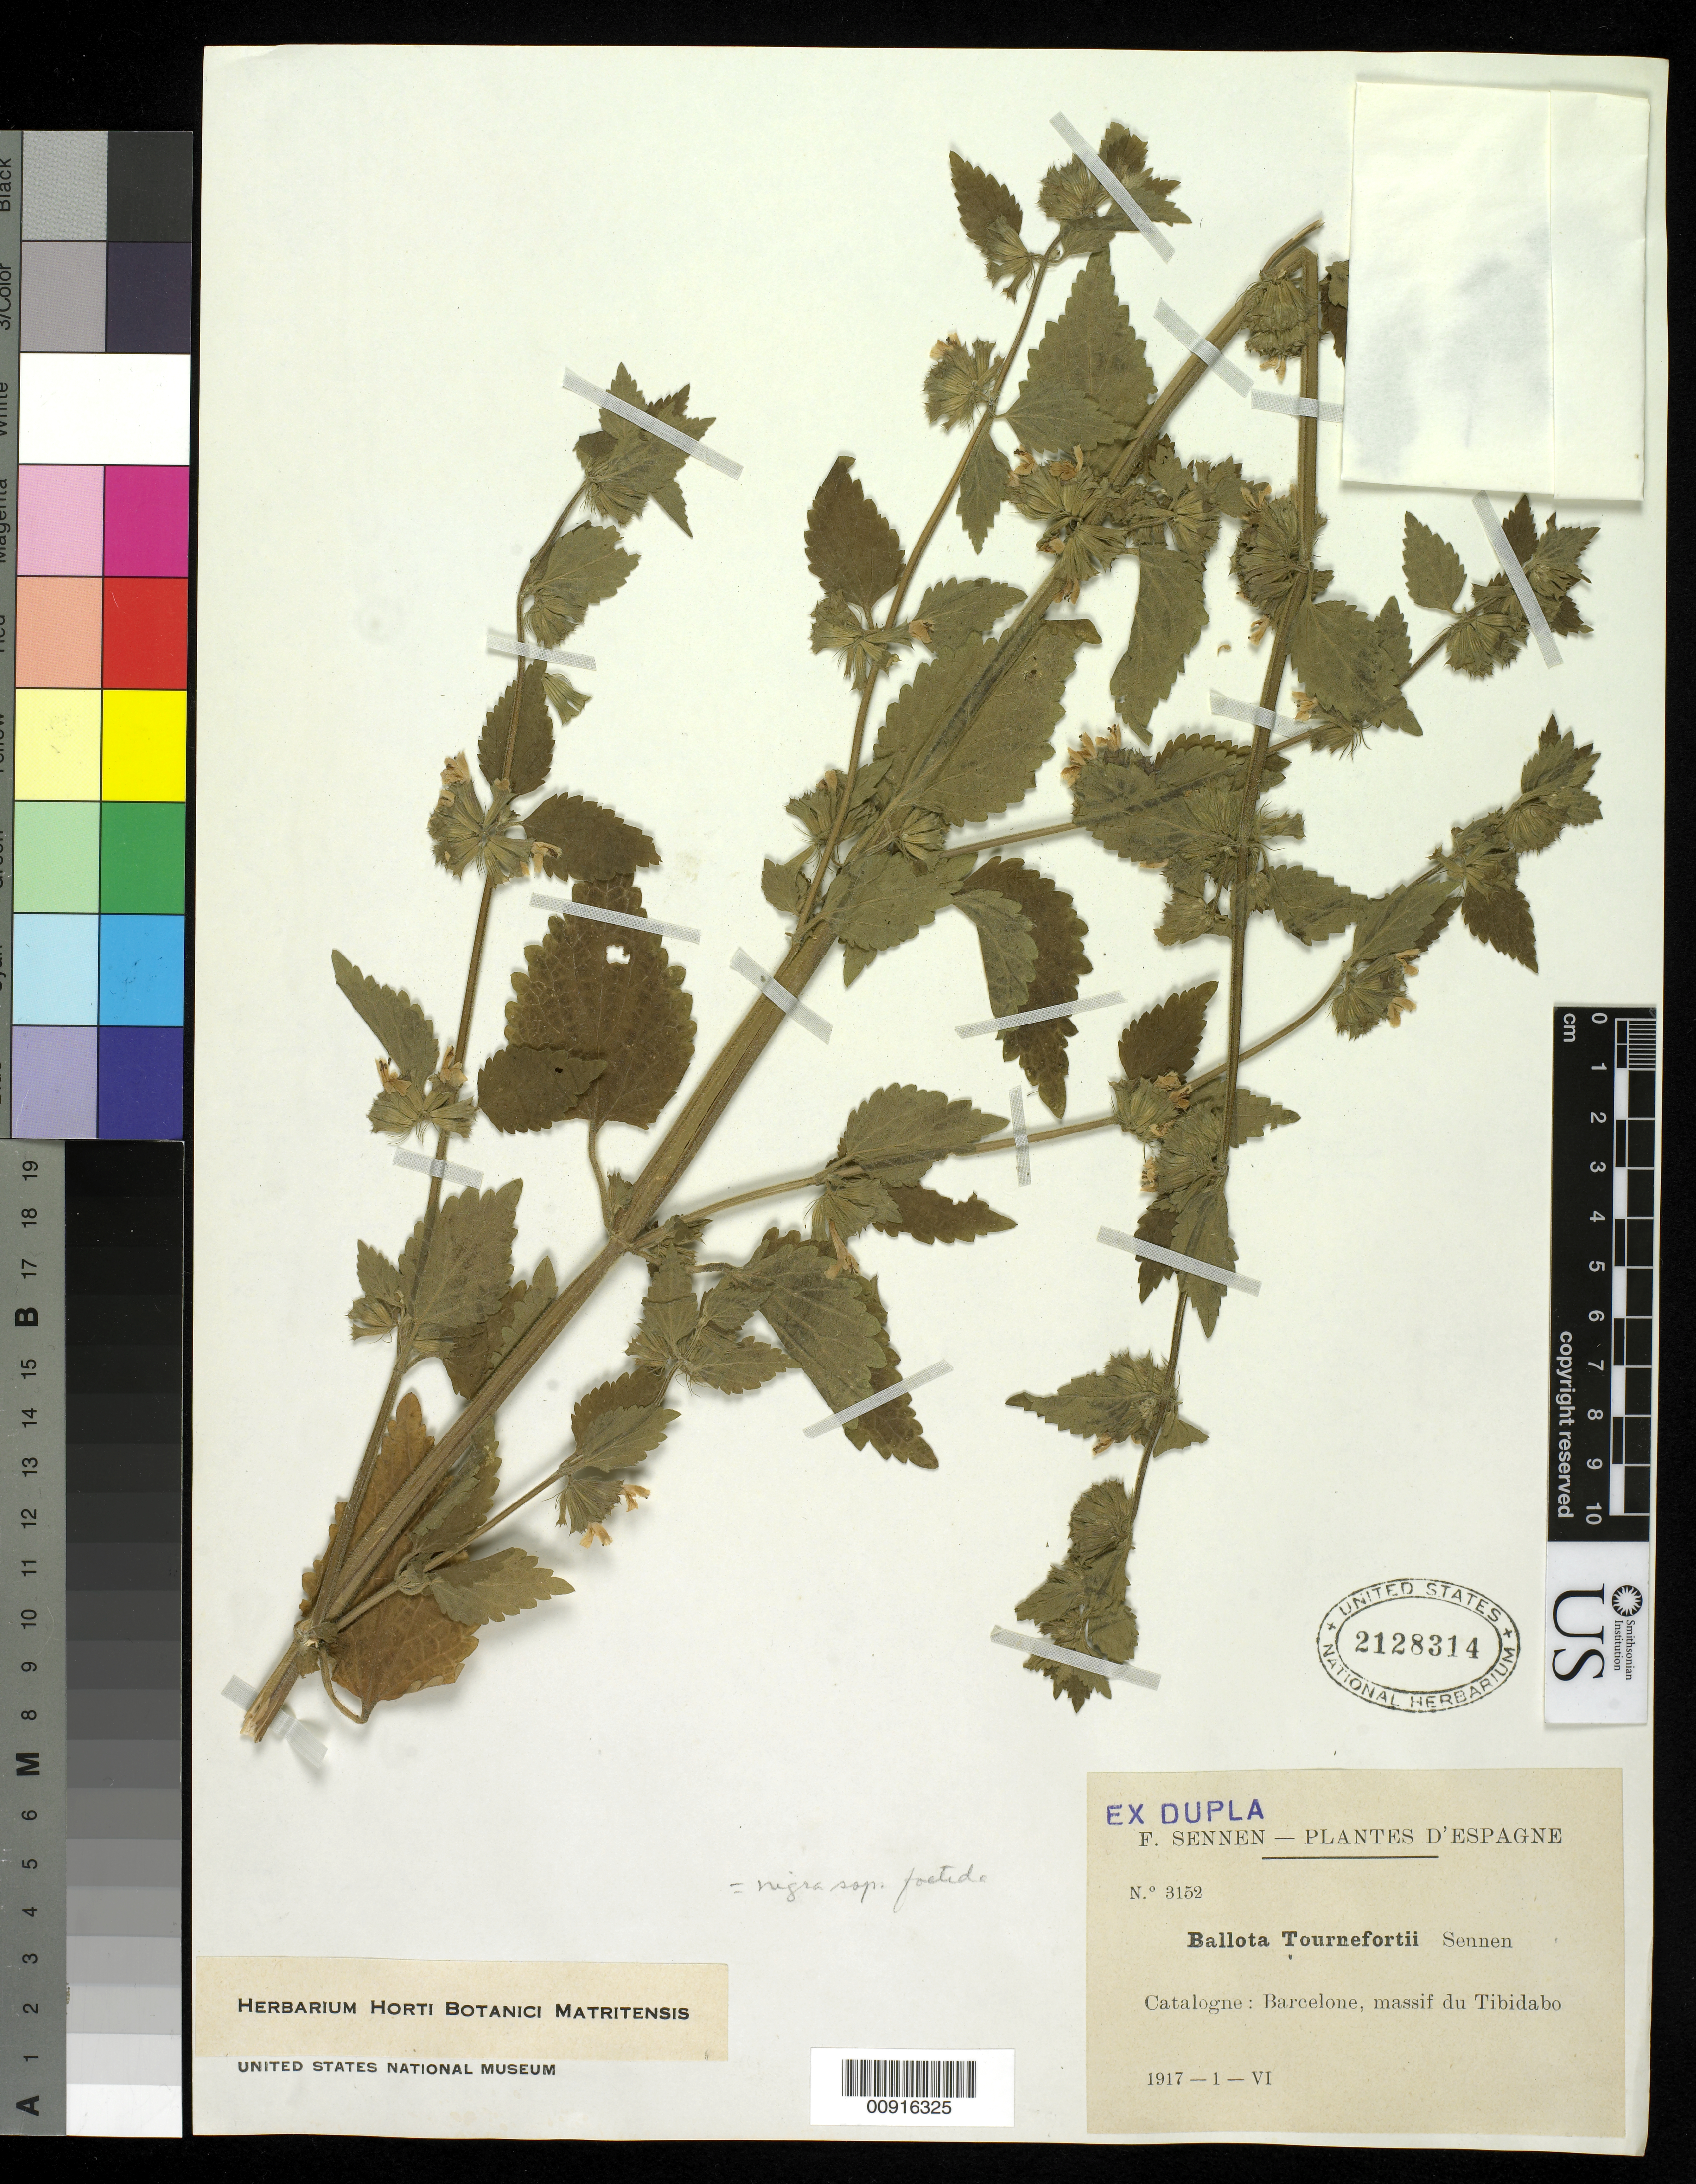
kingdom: Plantae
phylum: Tracheophyta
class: Magnoliopsida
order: Lamiales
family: Lamiaceae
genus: Ballota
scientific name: Ballota nigra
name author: L.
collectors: E. Sennen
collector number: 3152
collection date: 1917-06-01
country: Spain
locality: Barcelone, massif du Tiibidabo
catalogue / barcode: US 2128314